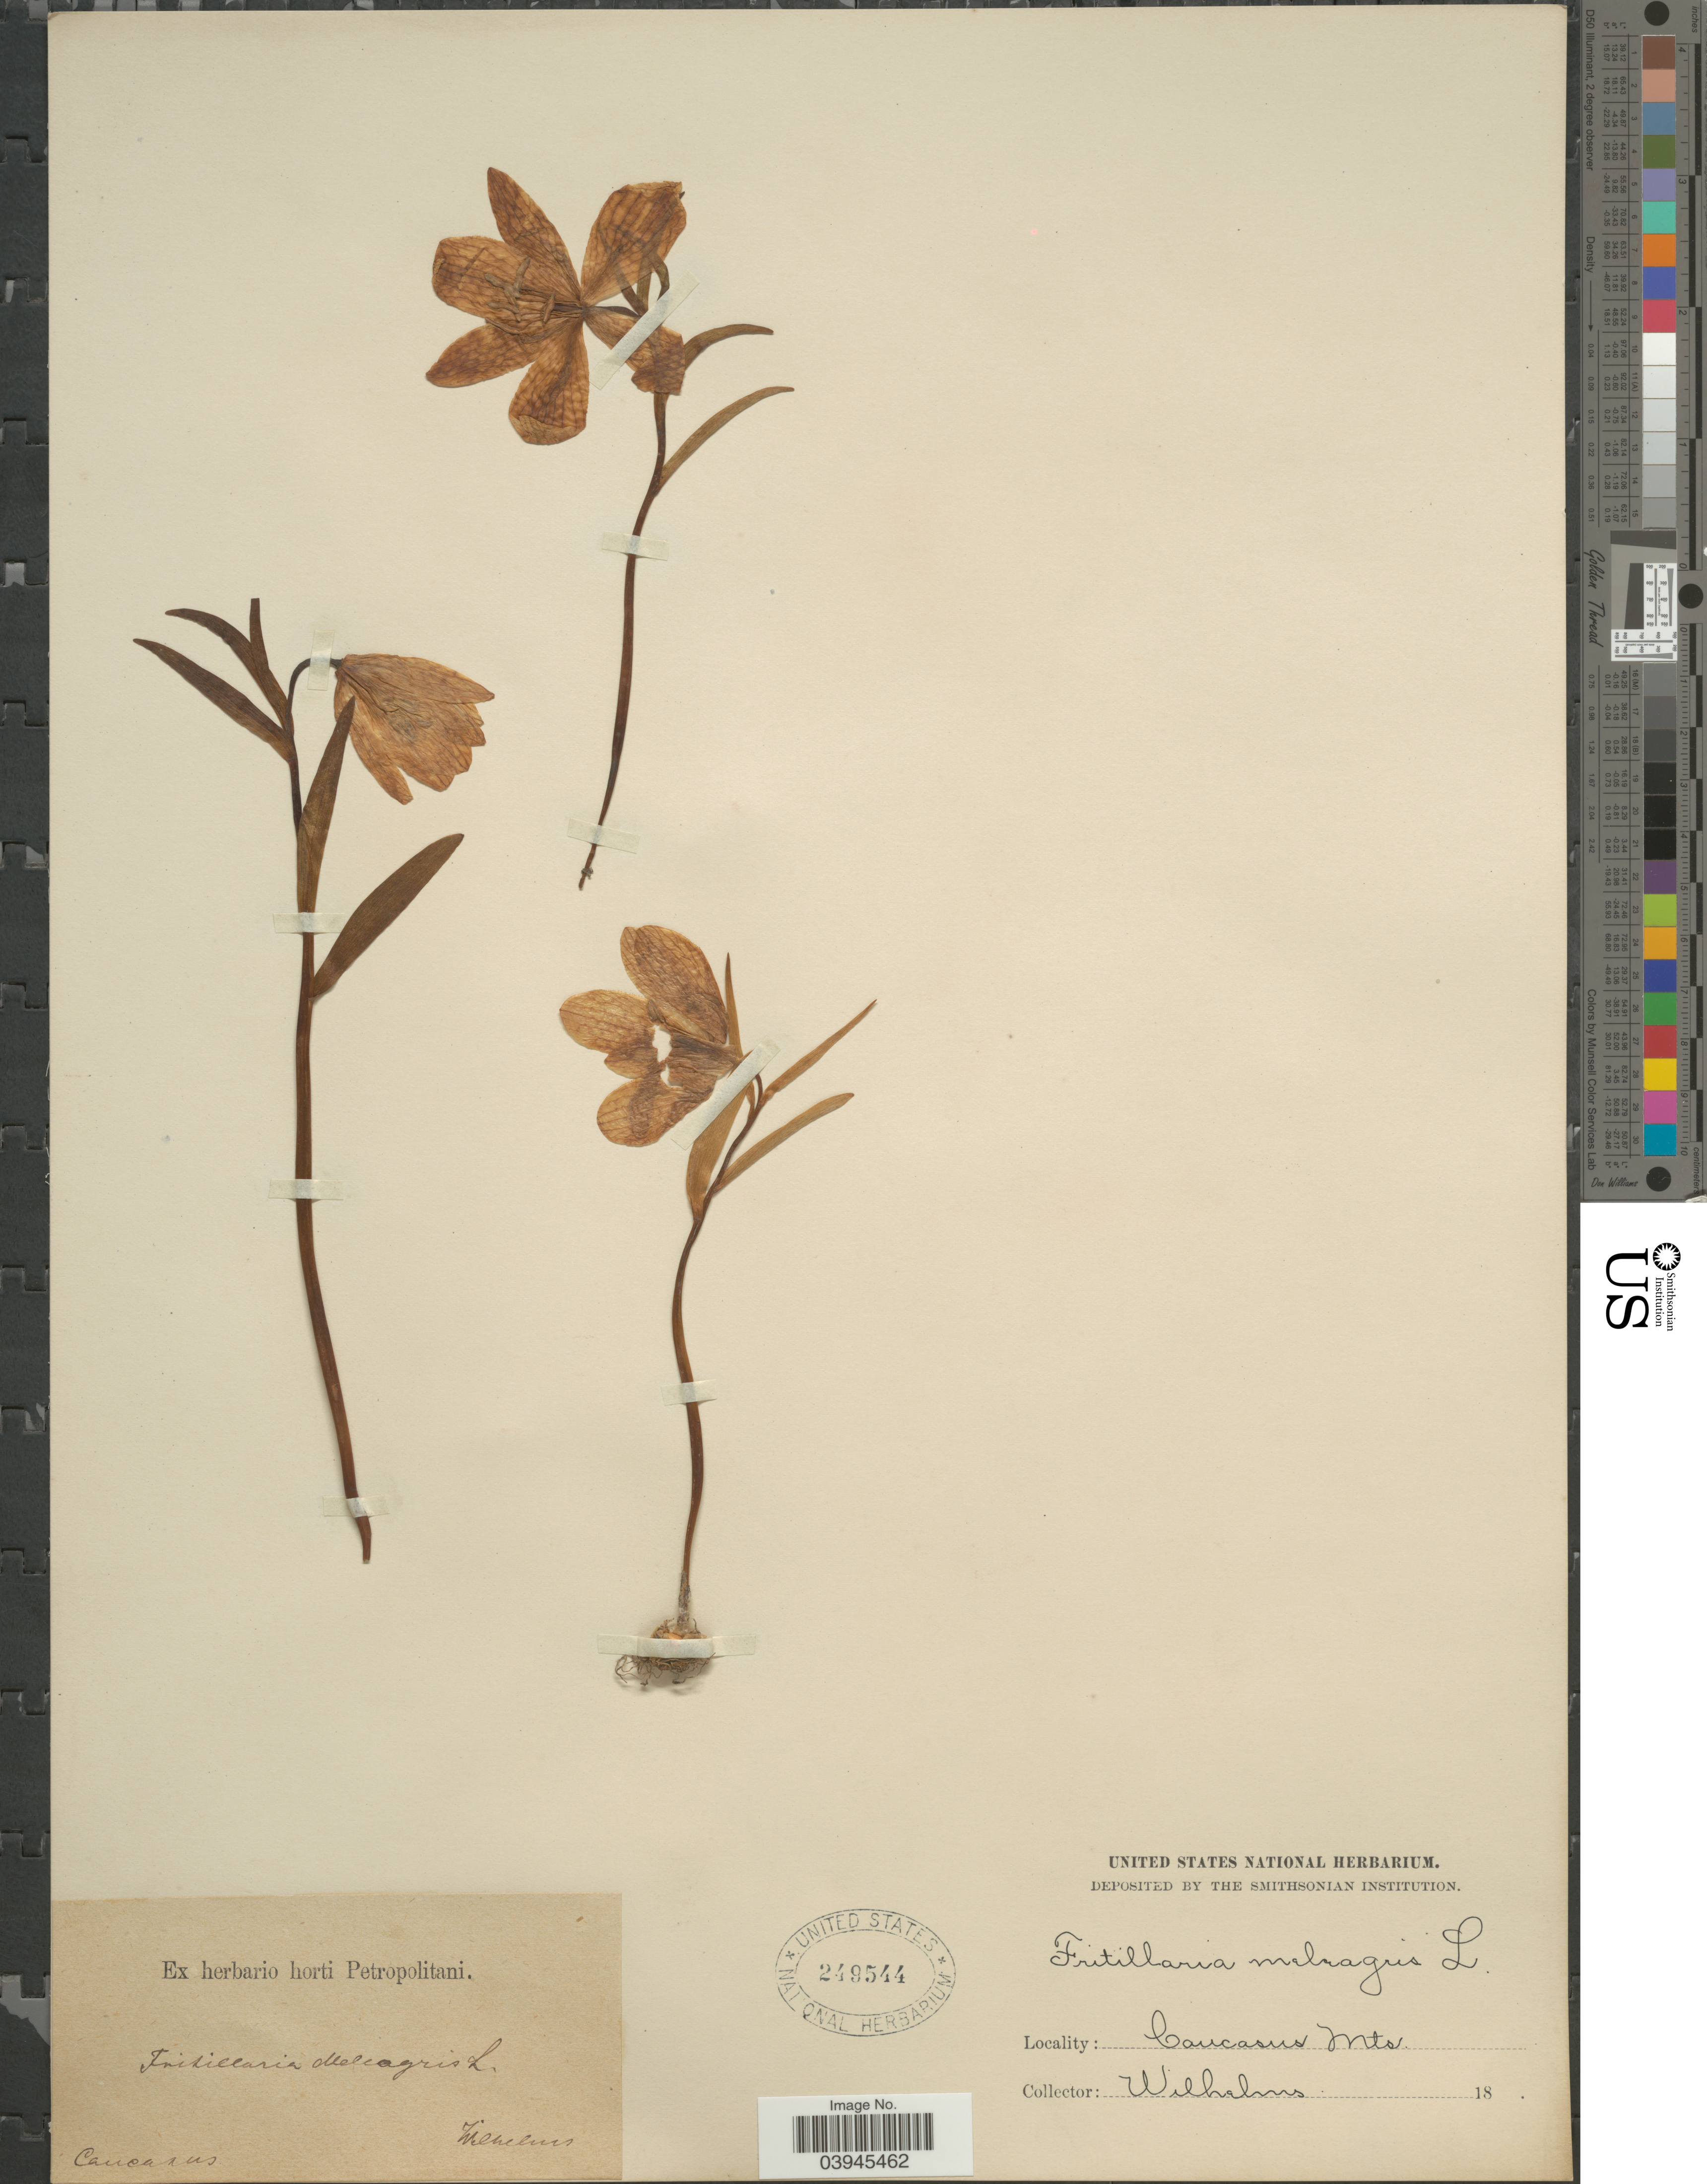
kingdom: Plantae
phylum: Tracheophyta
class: Liliopsida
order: Liliales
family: Liliaceae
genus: Fritillaria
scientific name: Fritillaria meleagris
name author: Lindl.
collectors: C. Wilhelms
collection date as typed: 18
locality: Caucasus. Caucasus Mts.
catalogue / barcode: US 249544